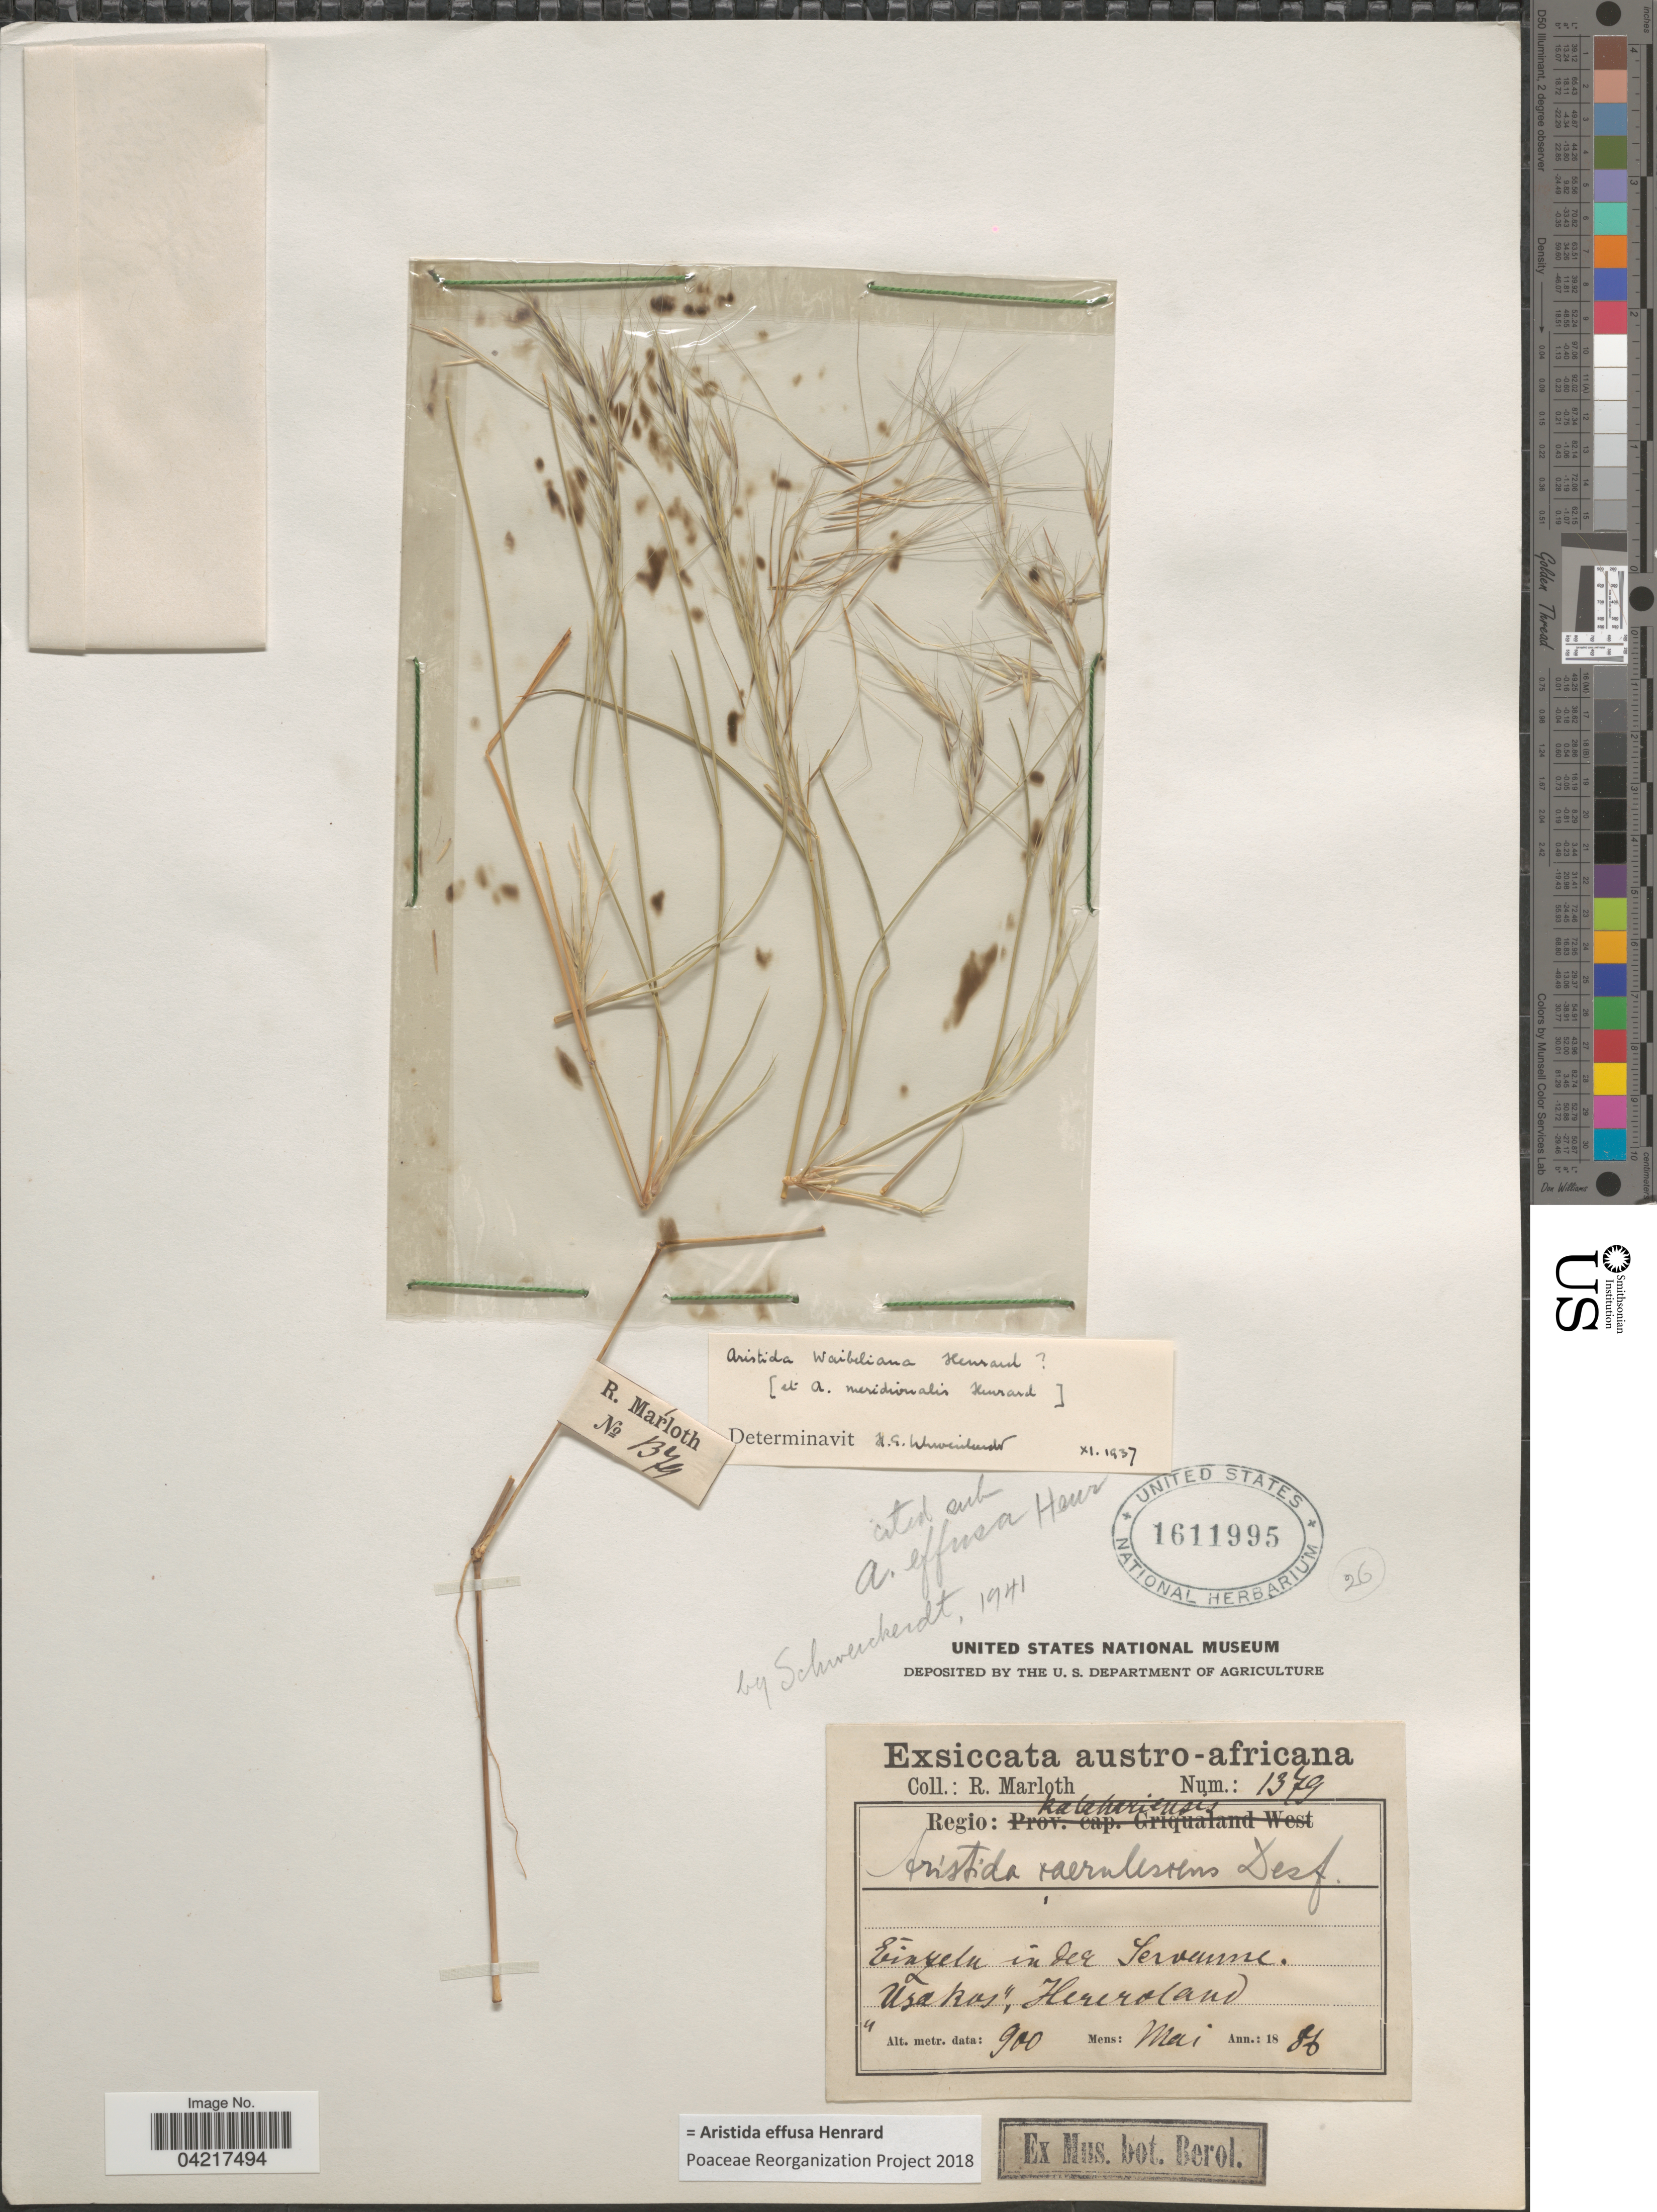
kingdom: Plantae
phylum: Tracheophyta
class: Liliopsida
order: Poales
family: Poaceae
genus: Aristida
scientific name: Aristida effusa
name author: Henr.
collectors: R. Marloth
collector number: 1379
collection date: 1886-05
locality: Regio: Kahalariensis. Austro-africana. Eeinzeln in der Savanne.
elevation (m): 900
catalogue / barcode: US 1611995